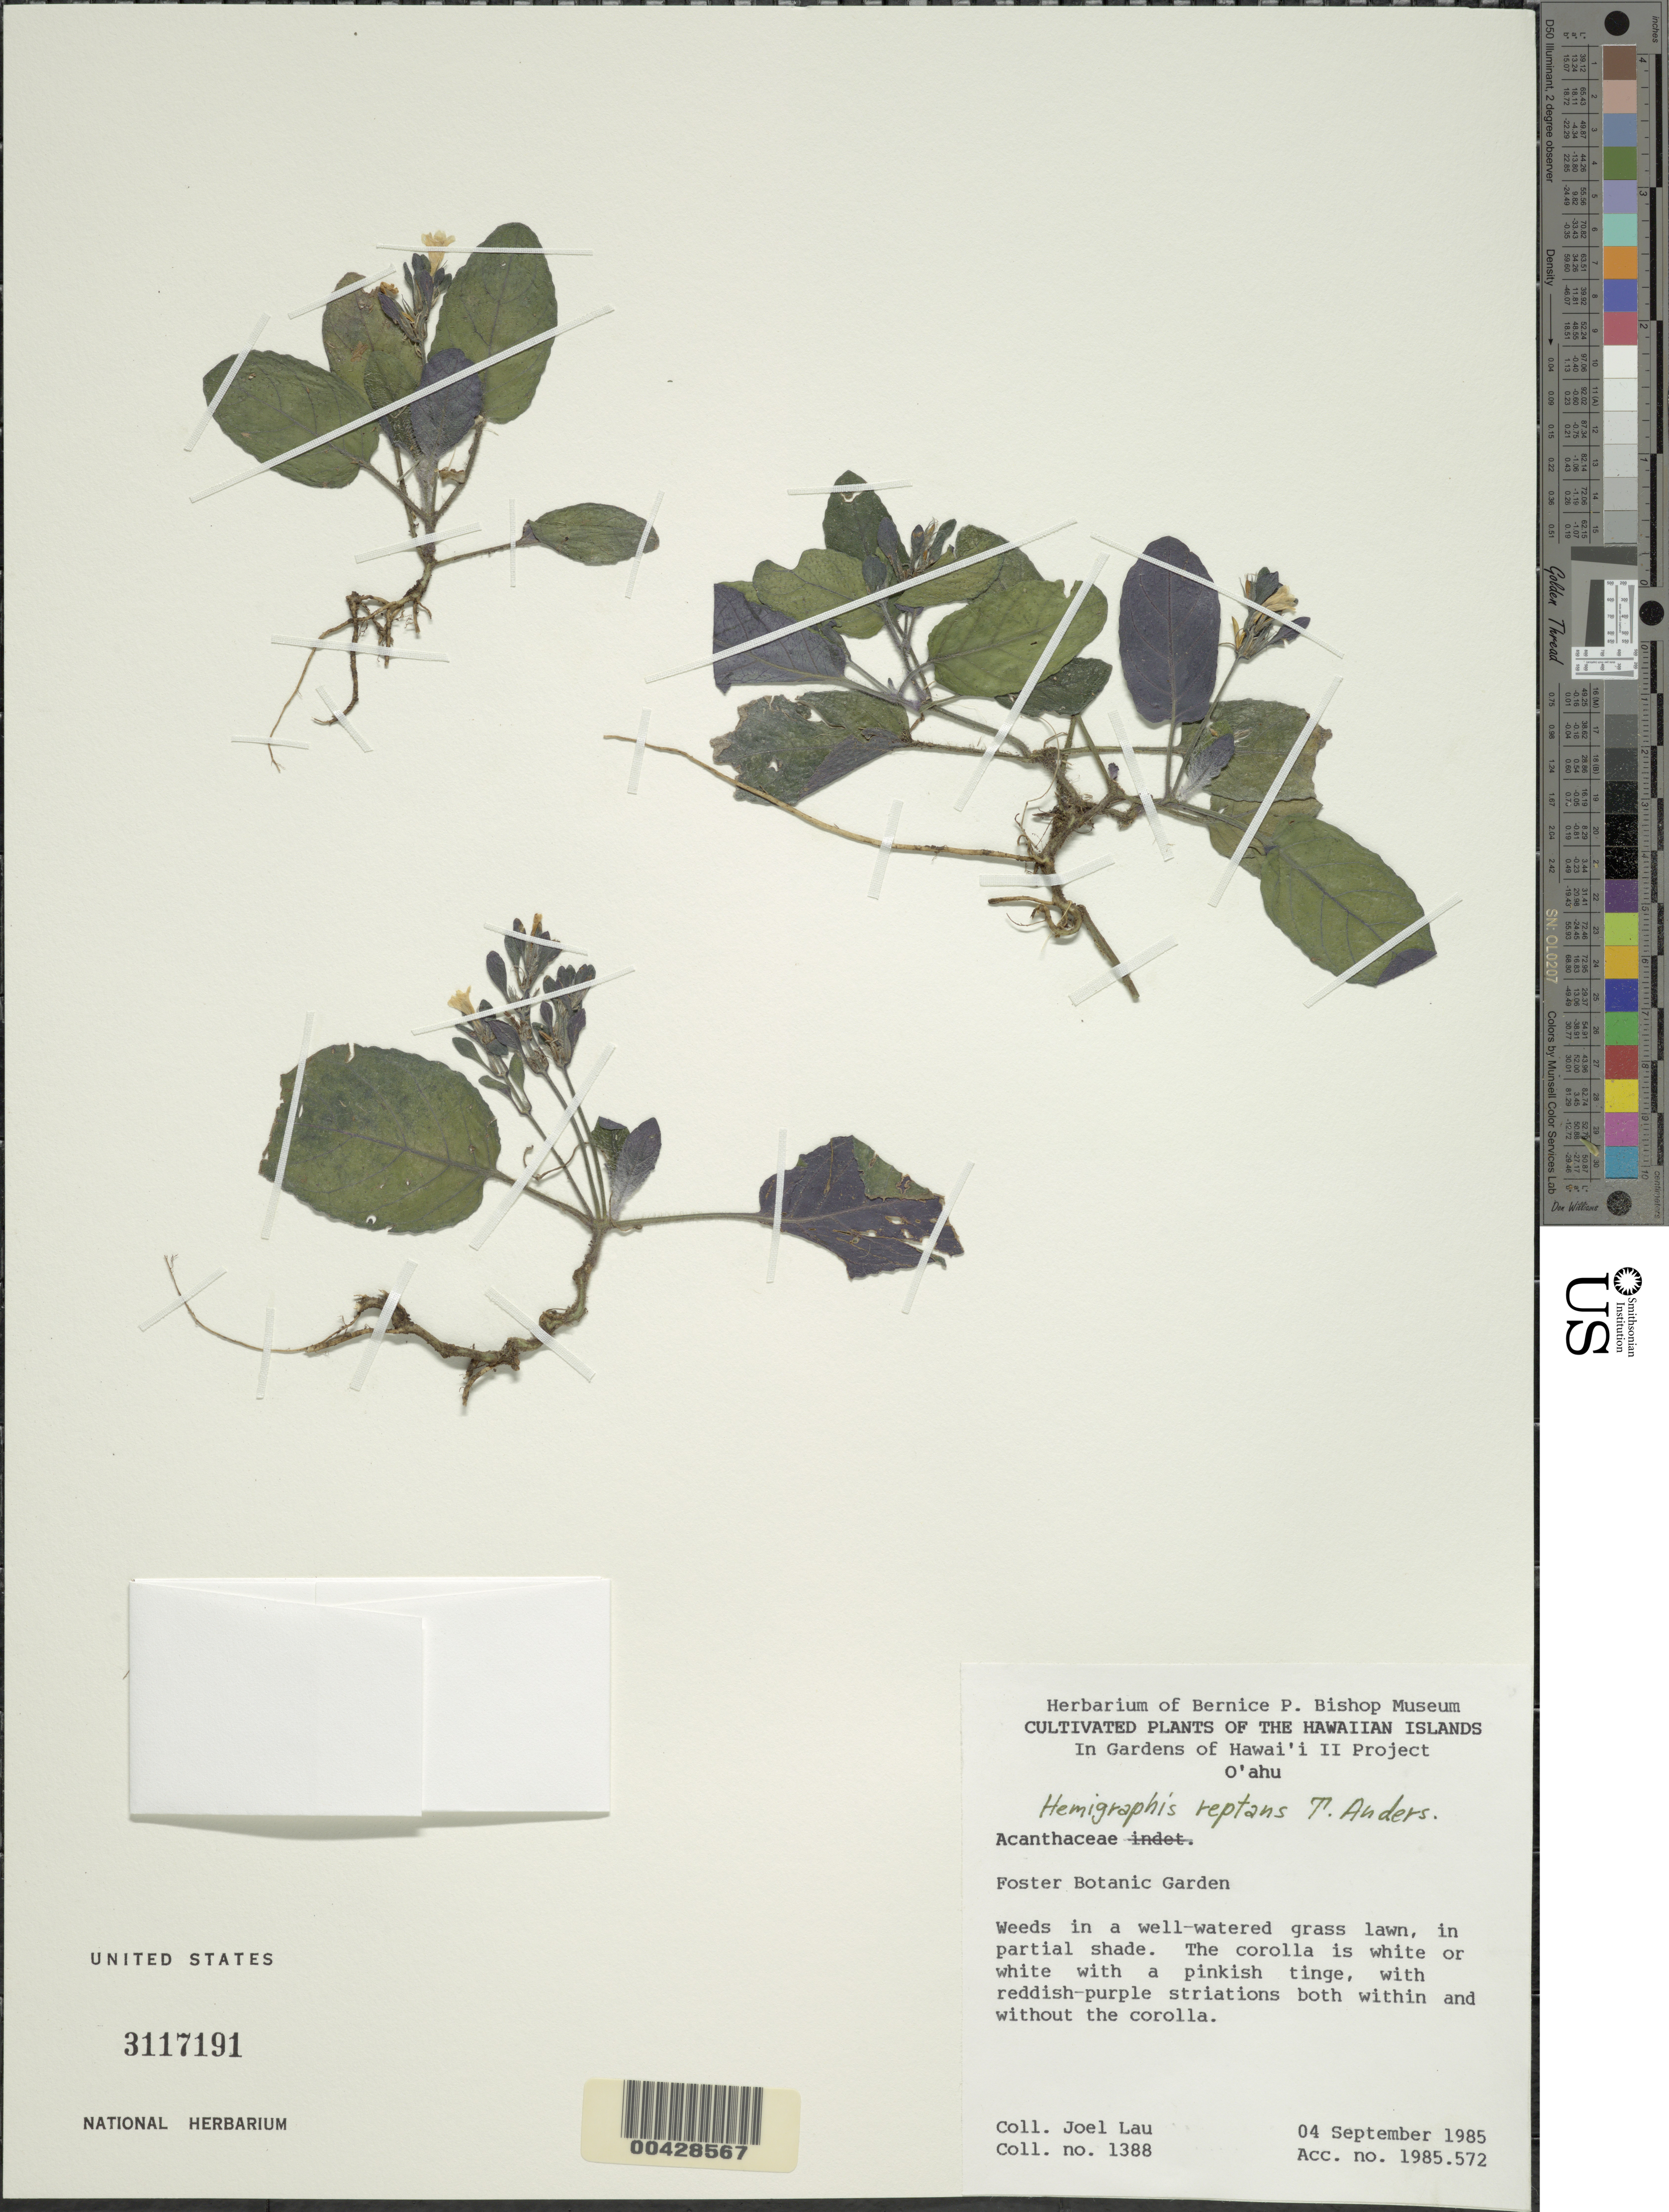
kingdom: Plantae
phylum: Tracheophyta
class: Magnoliopsida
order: Lamiales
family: Acanthaceae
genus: Strobilanthes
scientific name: Strobilanthes reptans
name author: (G. Forst.) Moylan ex Y.F. Deng & J.R.I. Wood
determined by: Wagner, W. L., (BOT), Smithsonian Institution - National Museum of Natural History (UNITED STATES)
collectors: J. Lau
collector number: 1388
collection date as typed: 4 Sep 1985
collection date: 1985-09-04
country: United States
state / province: Hawaii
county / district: Honolulu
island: Oahu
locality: Foster Botanic Garden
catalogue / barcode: US 3117191